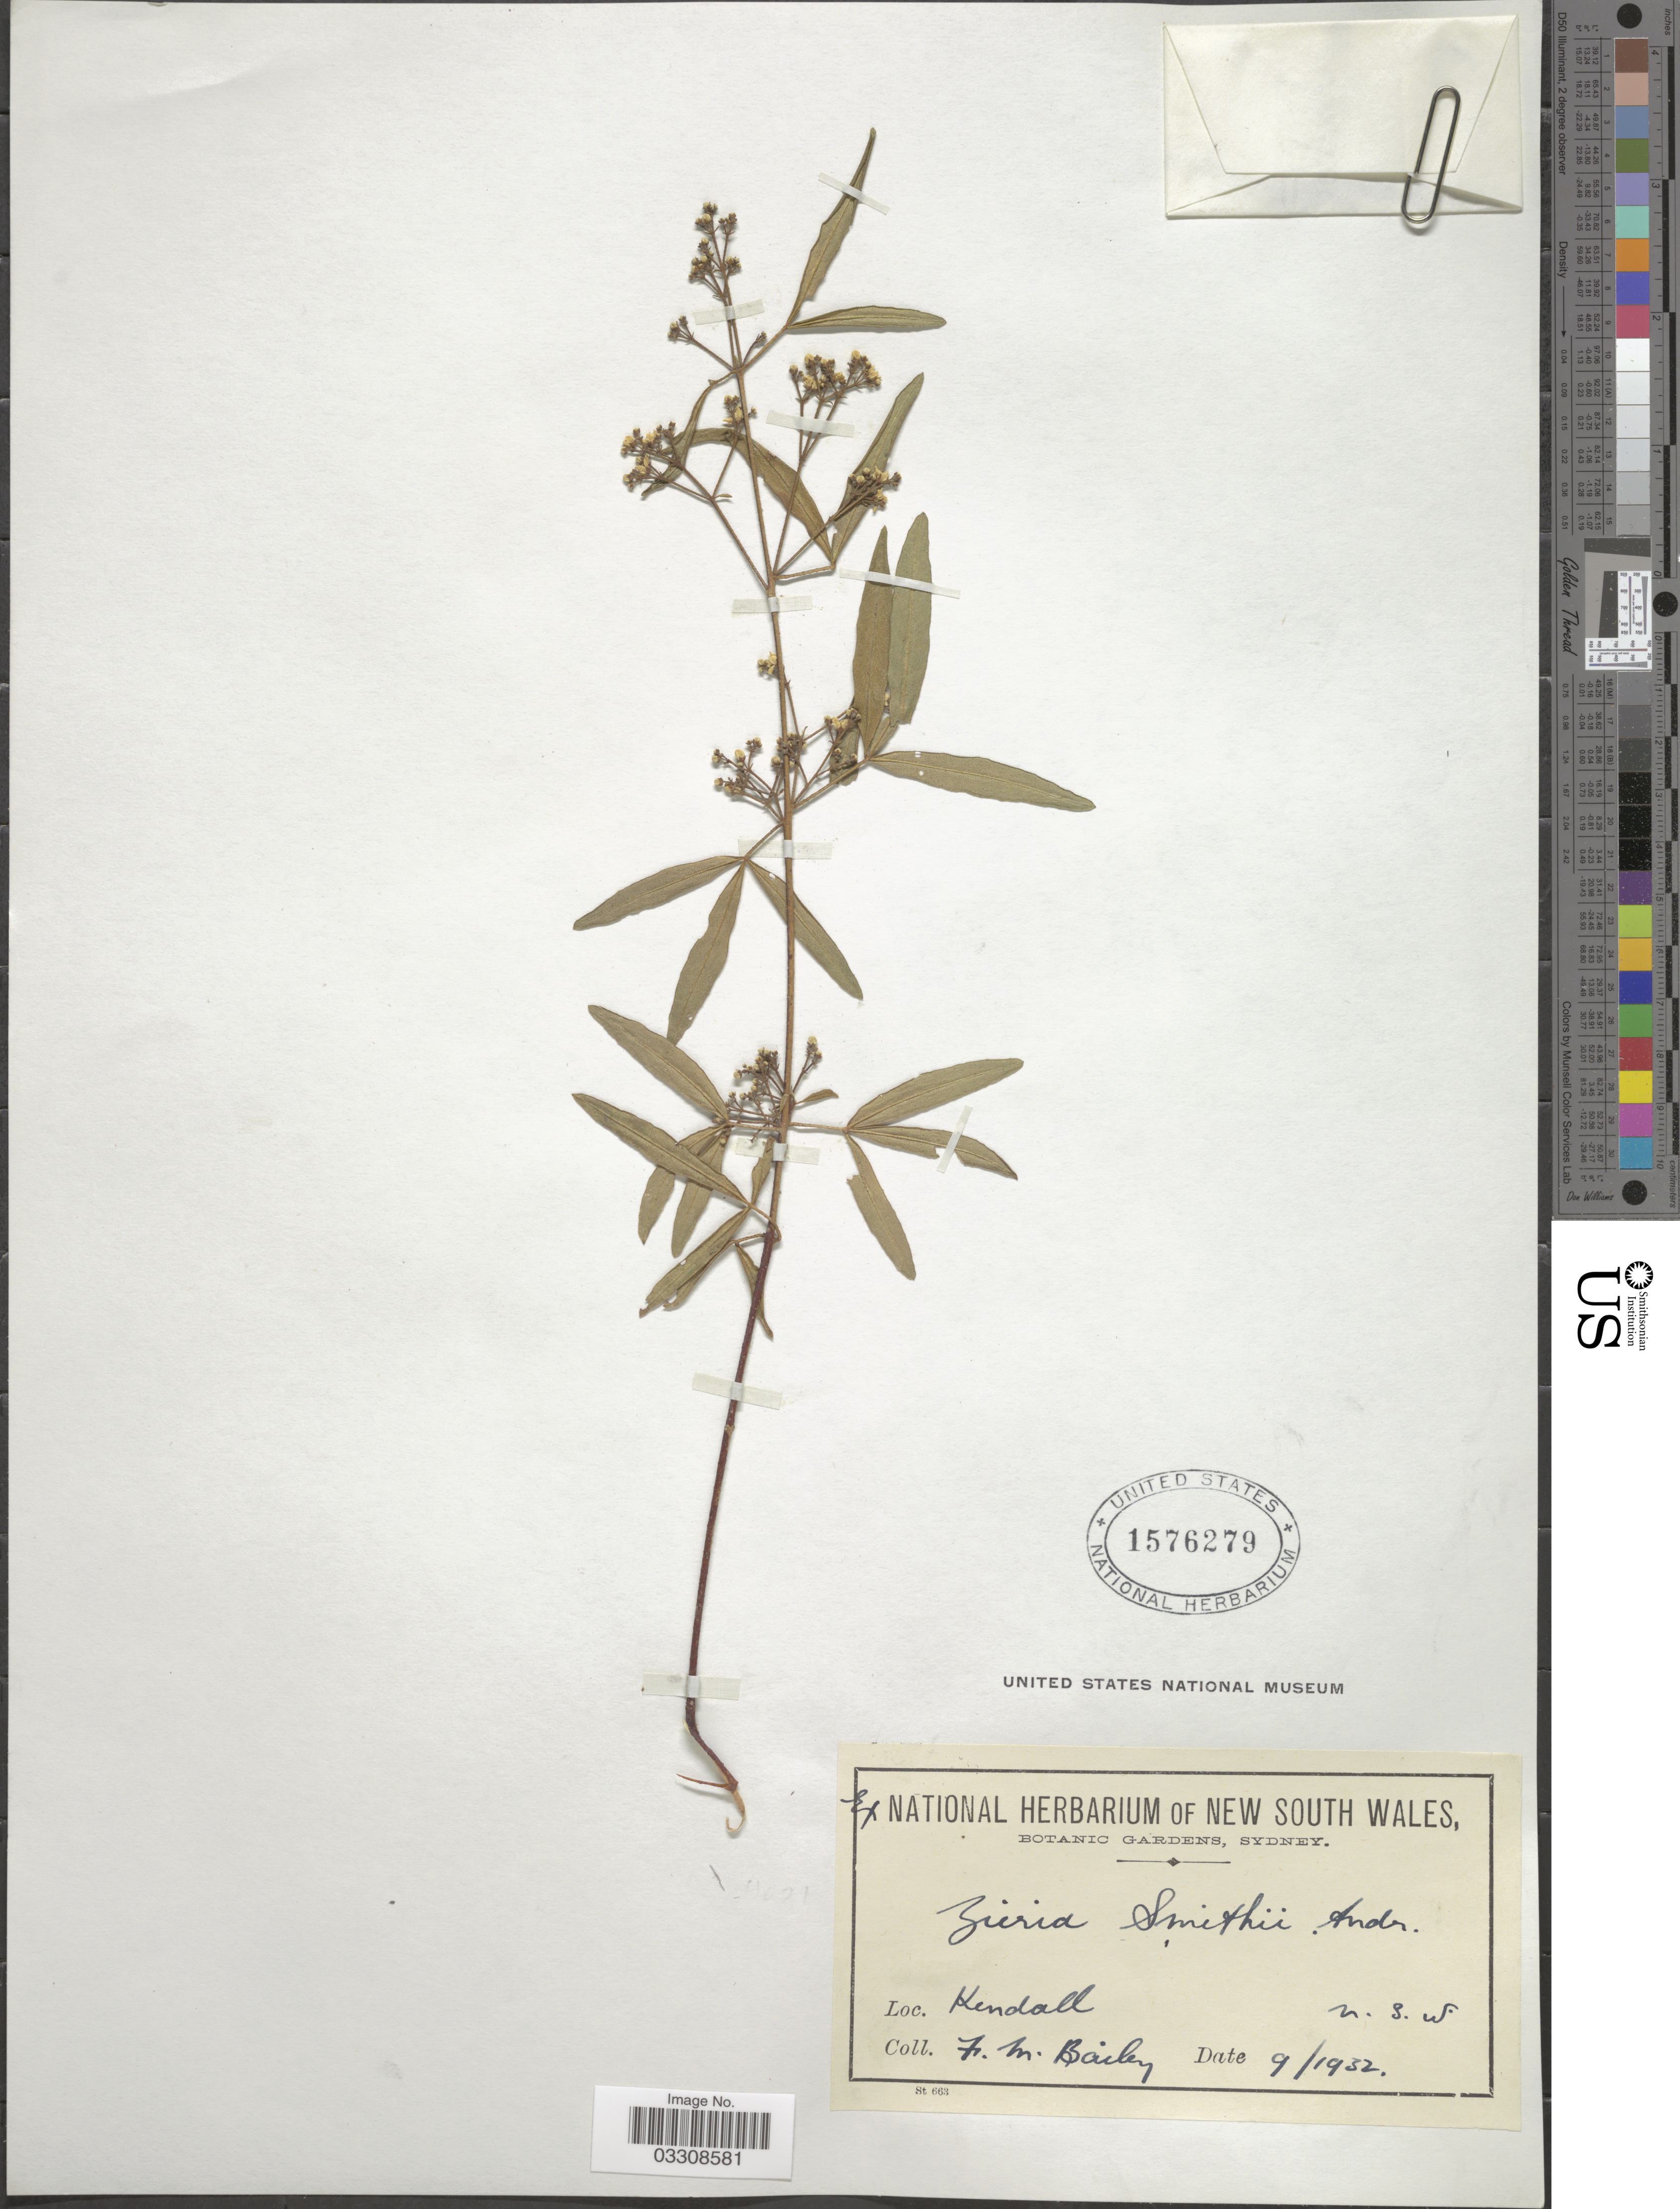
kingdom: Plantae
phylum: Tracheophyta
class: Magnoliopsida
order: Sapindales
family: Rutaceae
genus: Zieria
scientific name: Zieria smithii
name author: Jacks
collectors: F. M. Bailey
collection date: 1932-09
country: Australia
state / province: New South Wales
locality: Kendall.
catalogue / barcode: US 1576279